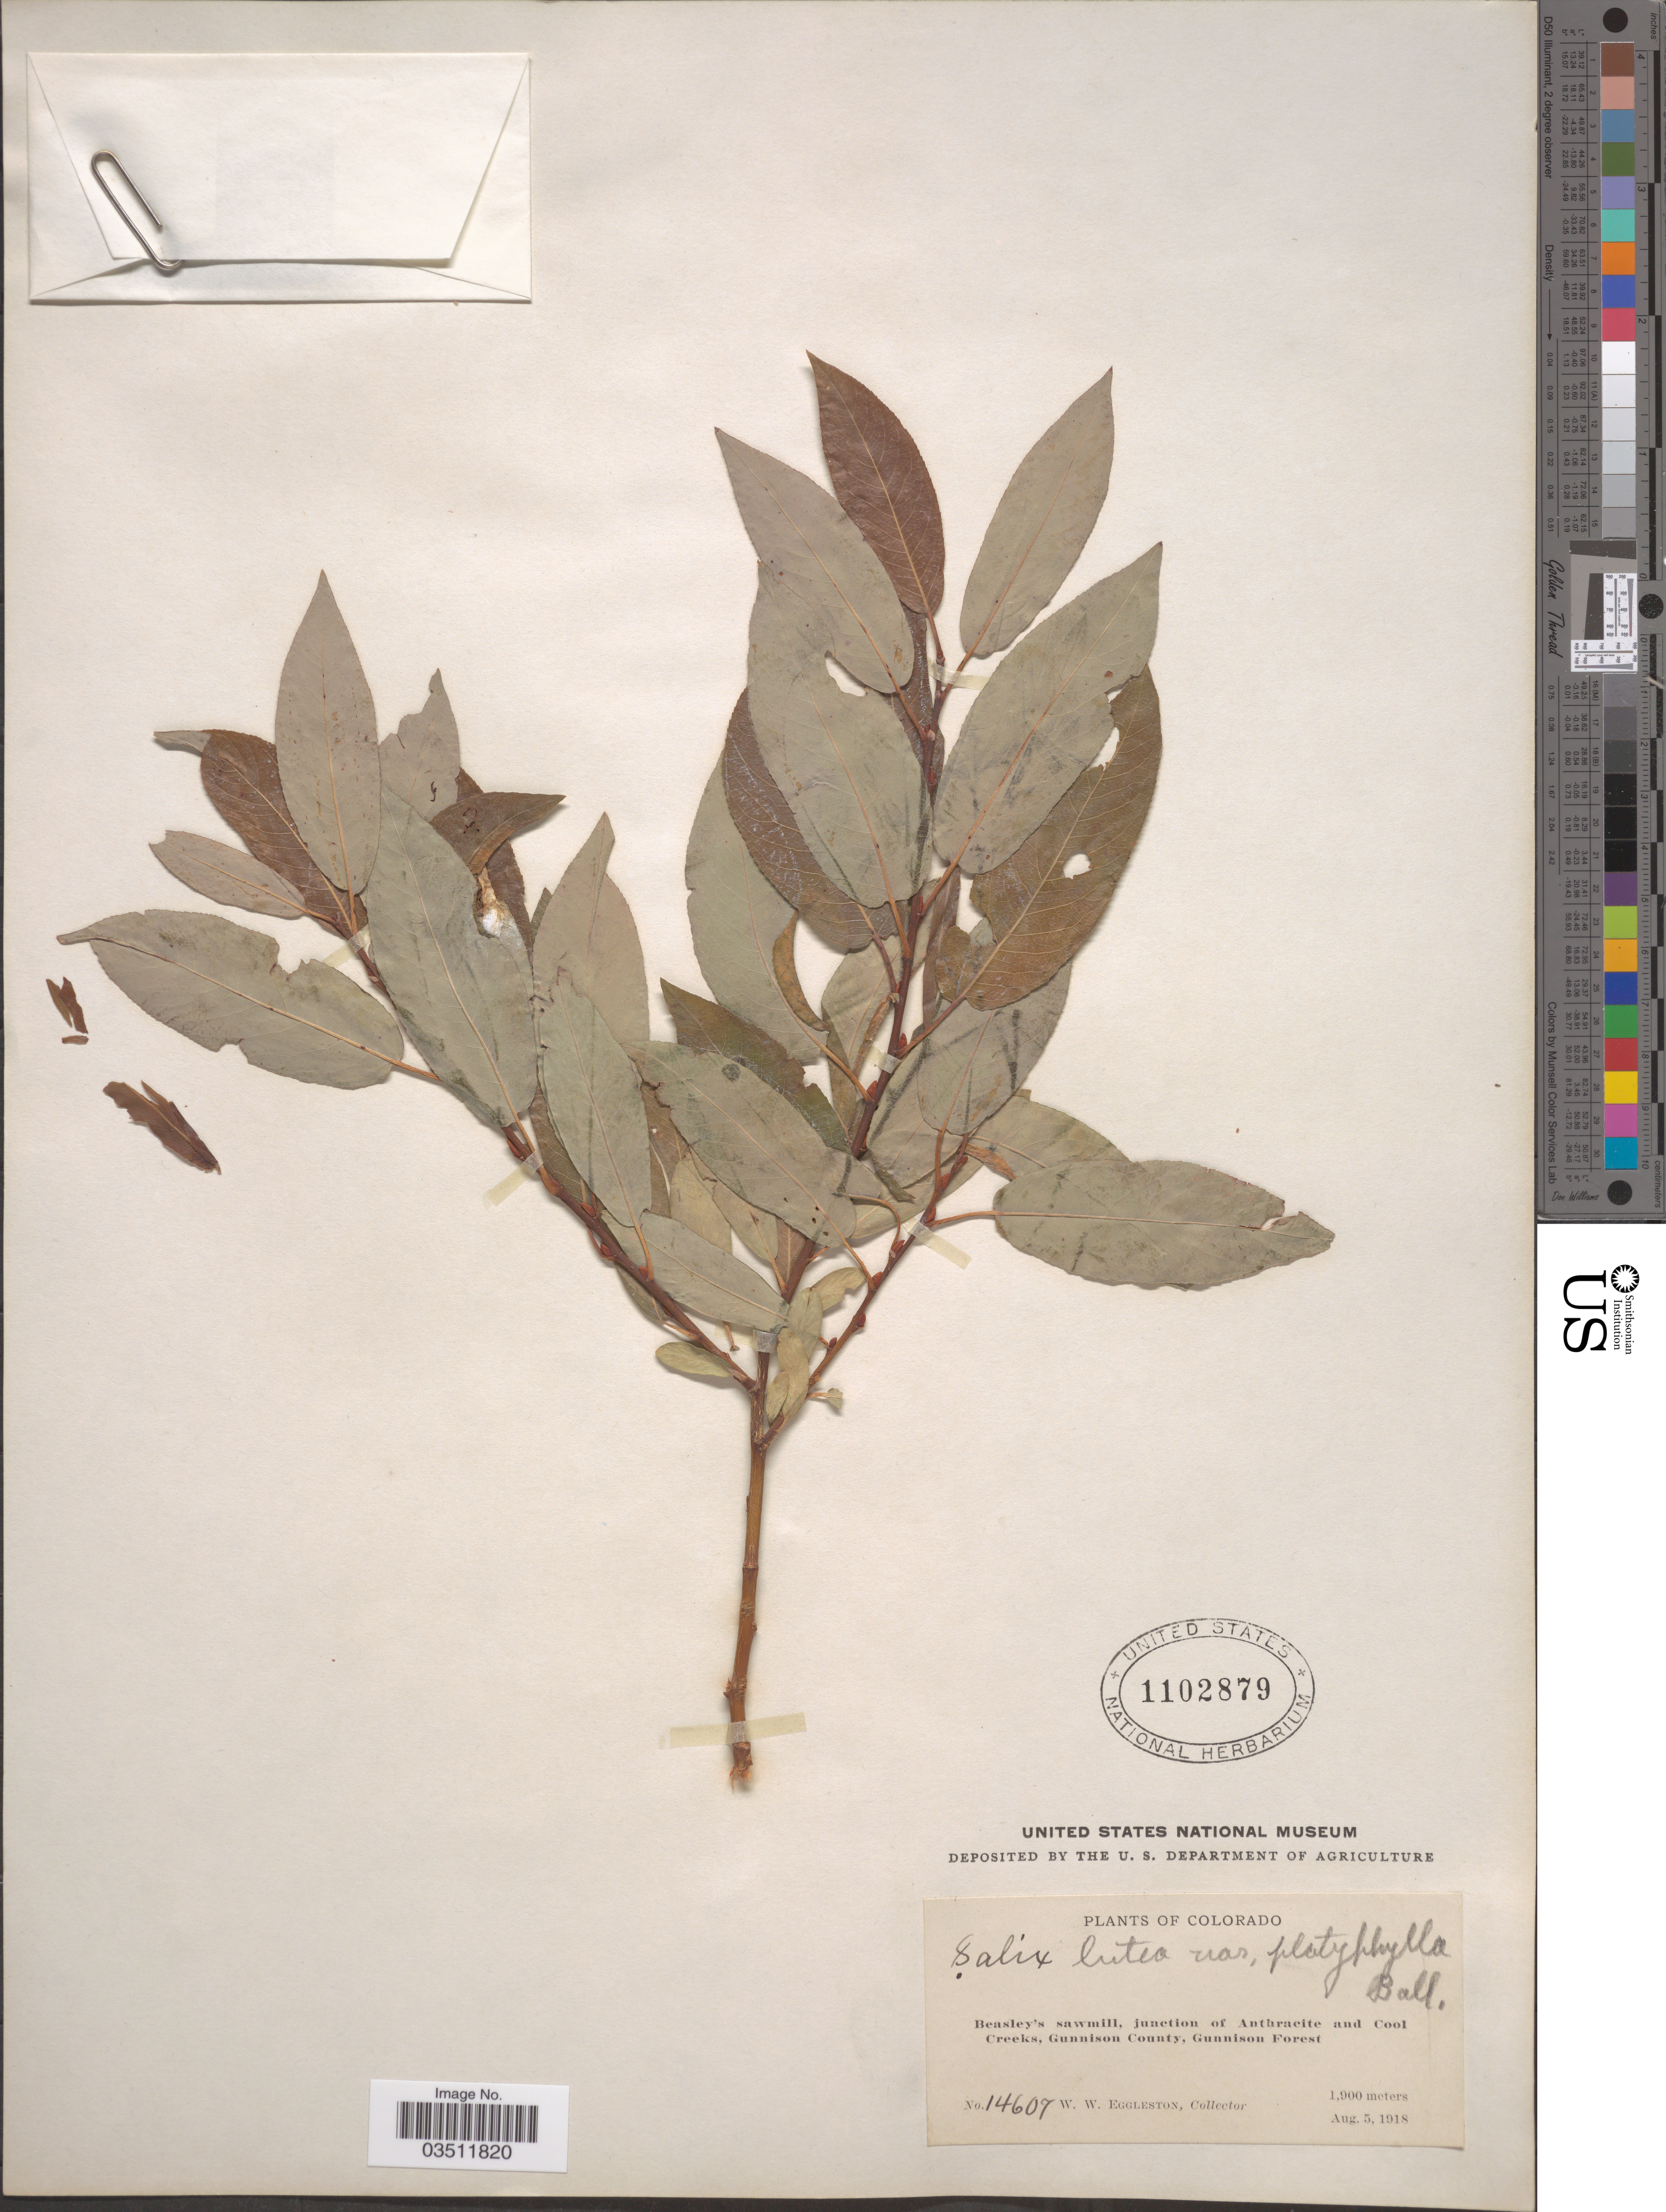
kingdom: Plantae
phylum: Tracheophyta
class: Magnoliopsida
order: Malpighiales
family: Salicaceae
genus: Salix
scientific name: Salix lutea var. platyphylla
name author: C.R. Ball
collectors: W. W. Eggleston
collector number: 14607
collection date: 1918-08-05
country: United States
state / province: Colorado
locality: Beasley's sawmill, junction of Anthracite and Cool Creek, Gunnison County, Gunnison Forest.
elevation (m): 1900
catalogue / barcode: US 1102879